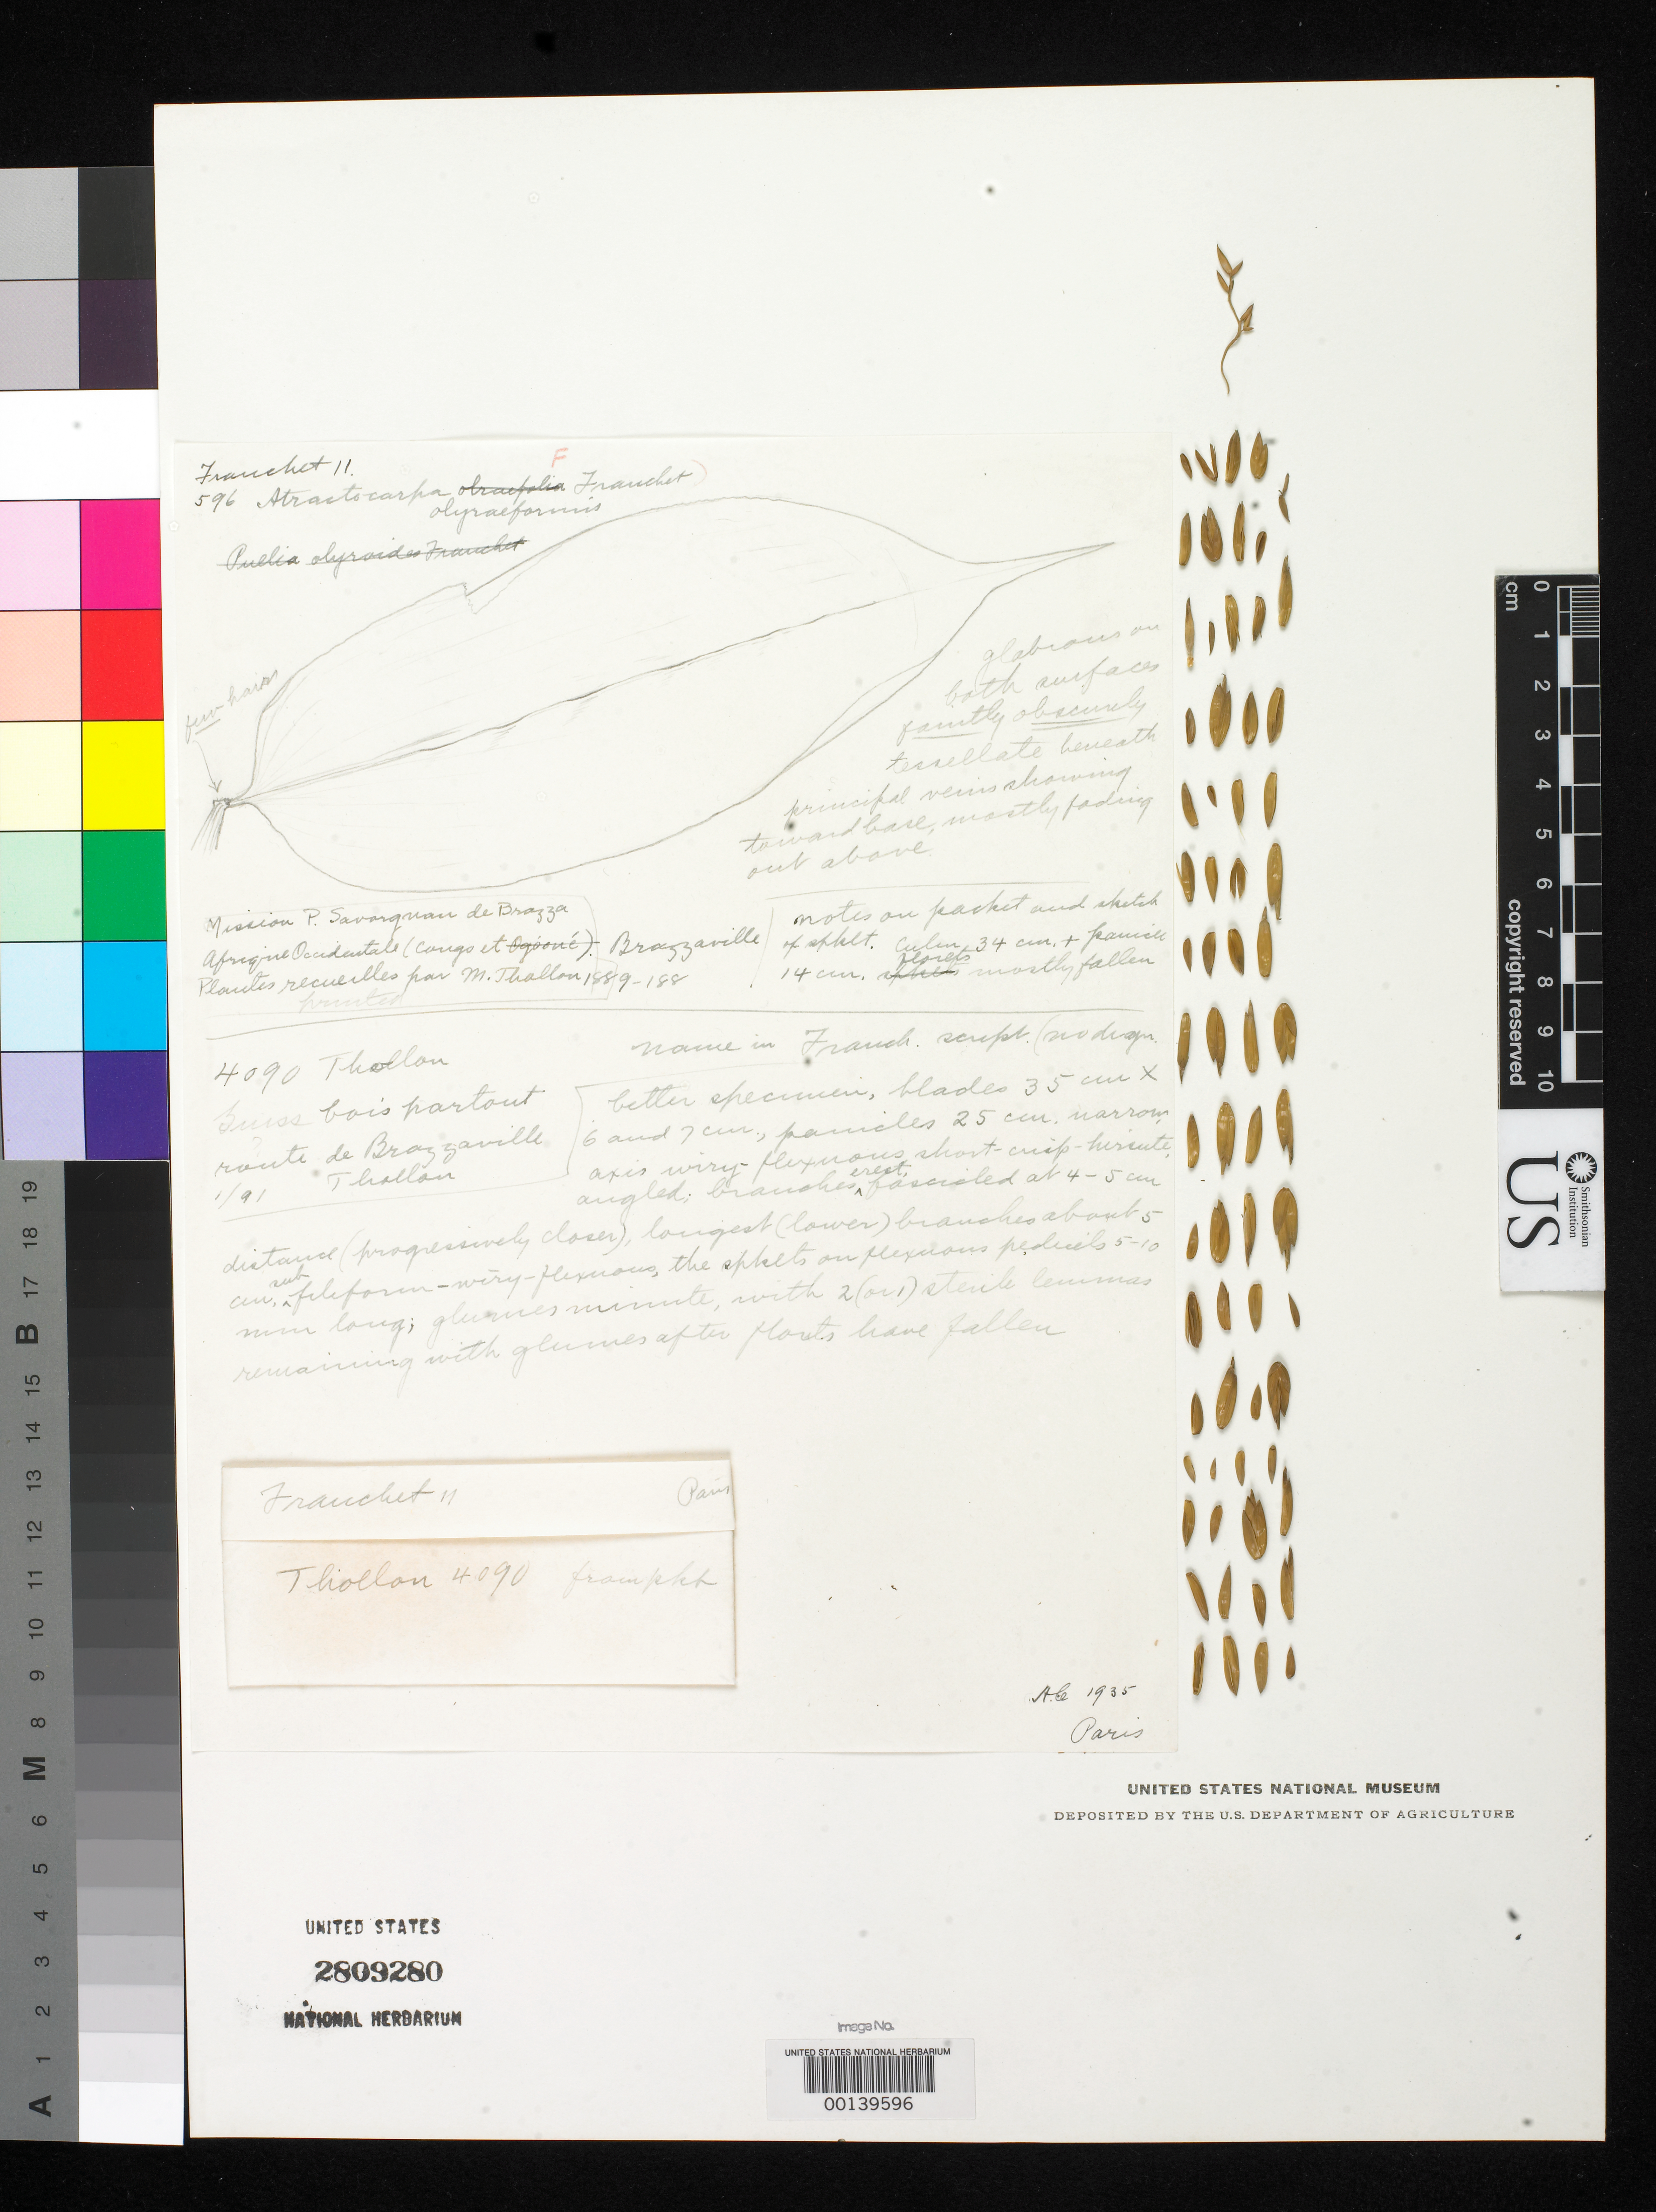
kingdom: Plantae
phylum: Tracheophyta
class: Liliopsida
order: Poales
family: Poaceae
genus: Atractocarpa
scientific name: Atractocarpa olyraeformis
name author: Franch.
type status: Type Material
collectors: F.-R. Thollon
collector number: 4090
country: Congo, Republic of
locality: Near Brazzaville.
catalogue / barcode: US 2809280